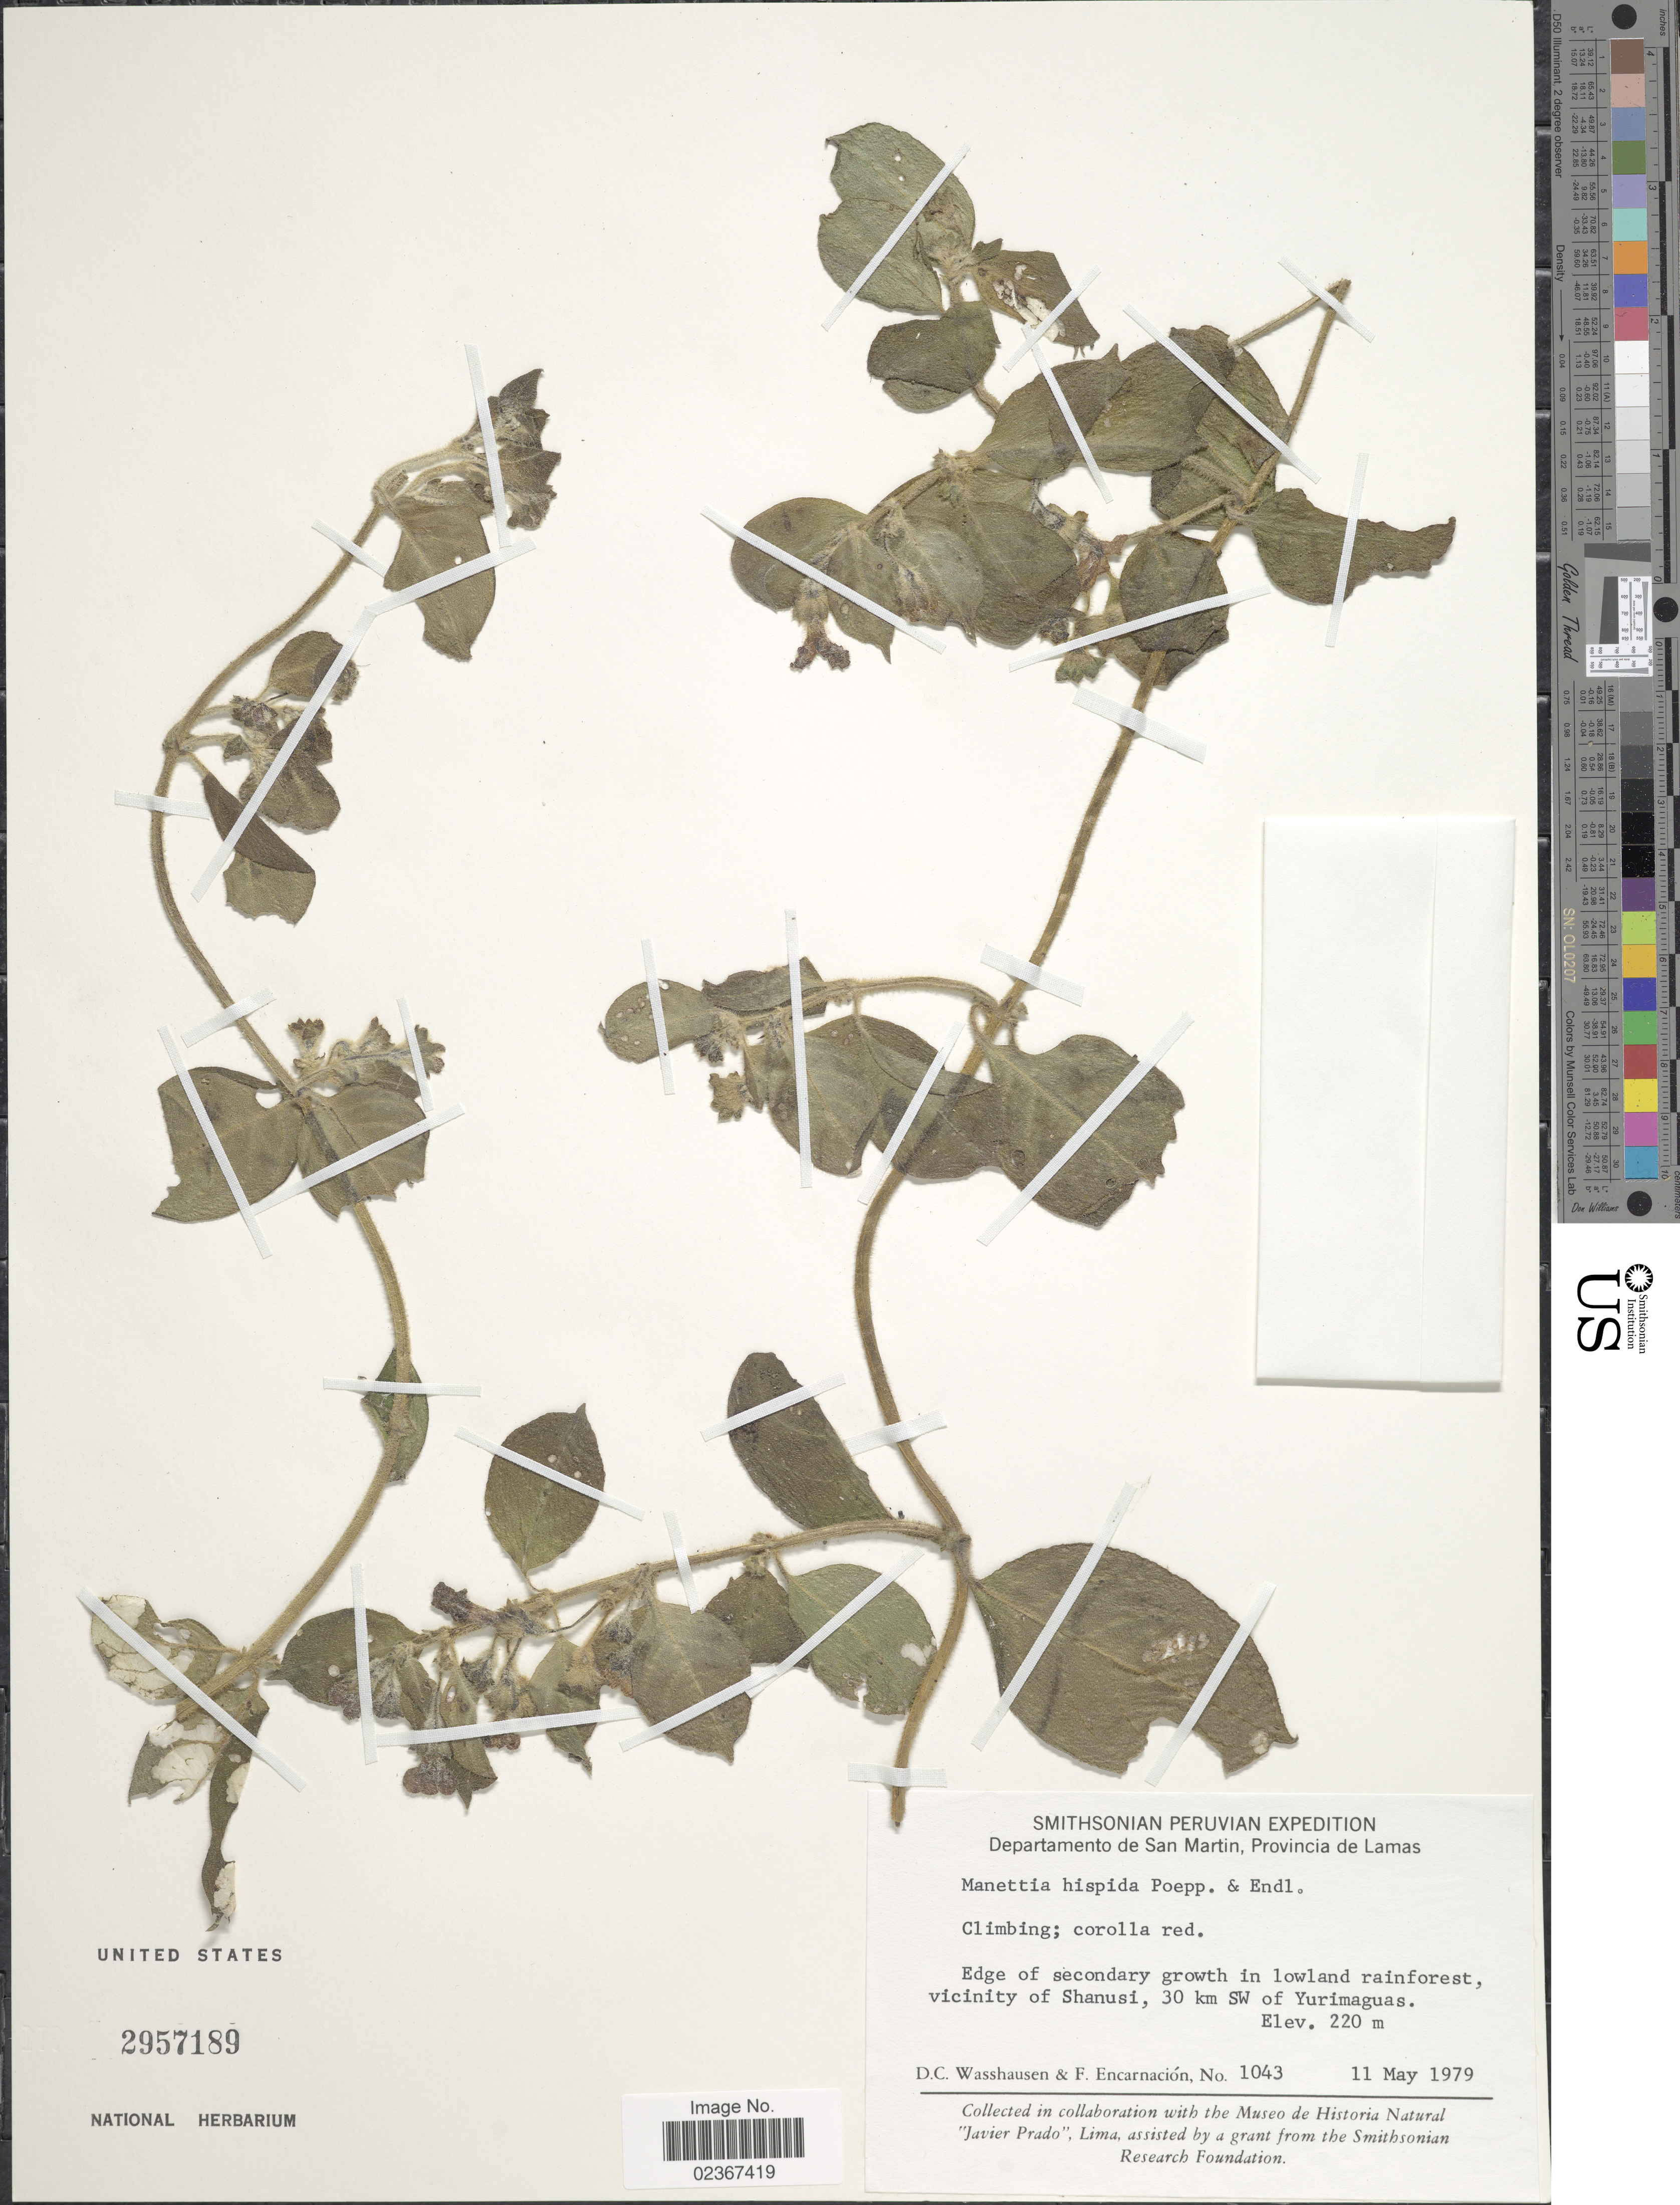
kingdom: Plantae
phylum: Tracheophyta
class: Magnoliopsida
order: Gentianales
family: Rubiaceae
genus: Manettia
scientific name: Manettia hispida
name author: Poepp.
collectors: D. C. Wasshausen & F. Encarnación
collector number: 1043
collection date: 1979-05-11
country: Peru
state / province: San Martín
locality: Provincia de Lamas. Vicinity of Shanusi, 30 km SW of Yurimaguas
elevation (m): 220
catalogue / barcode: US 2957189